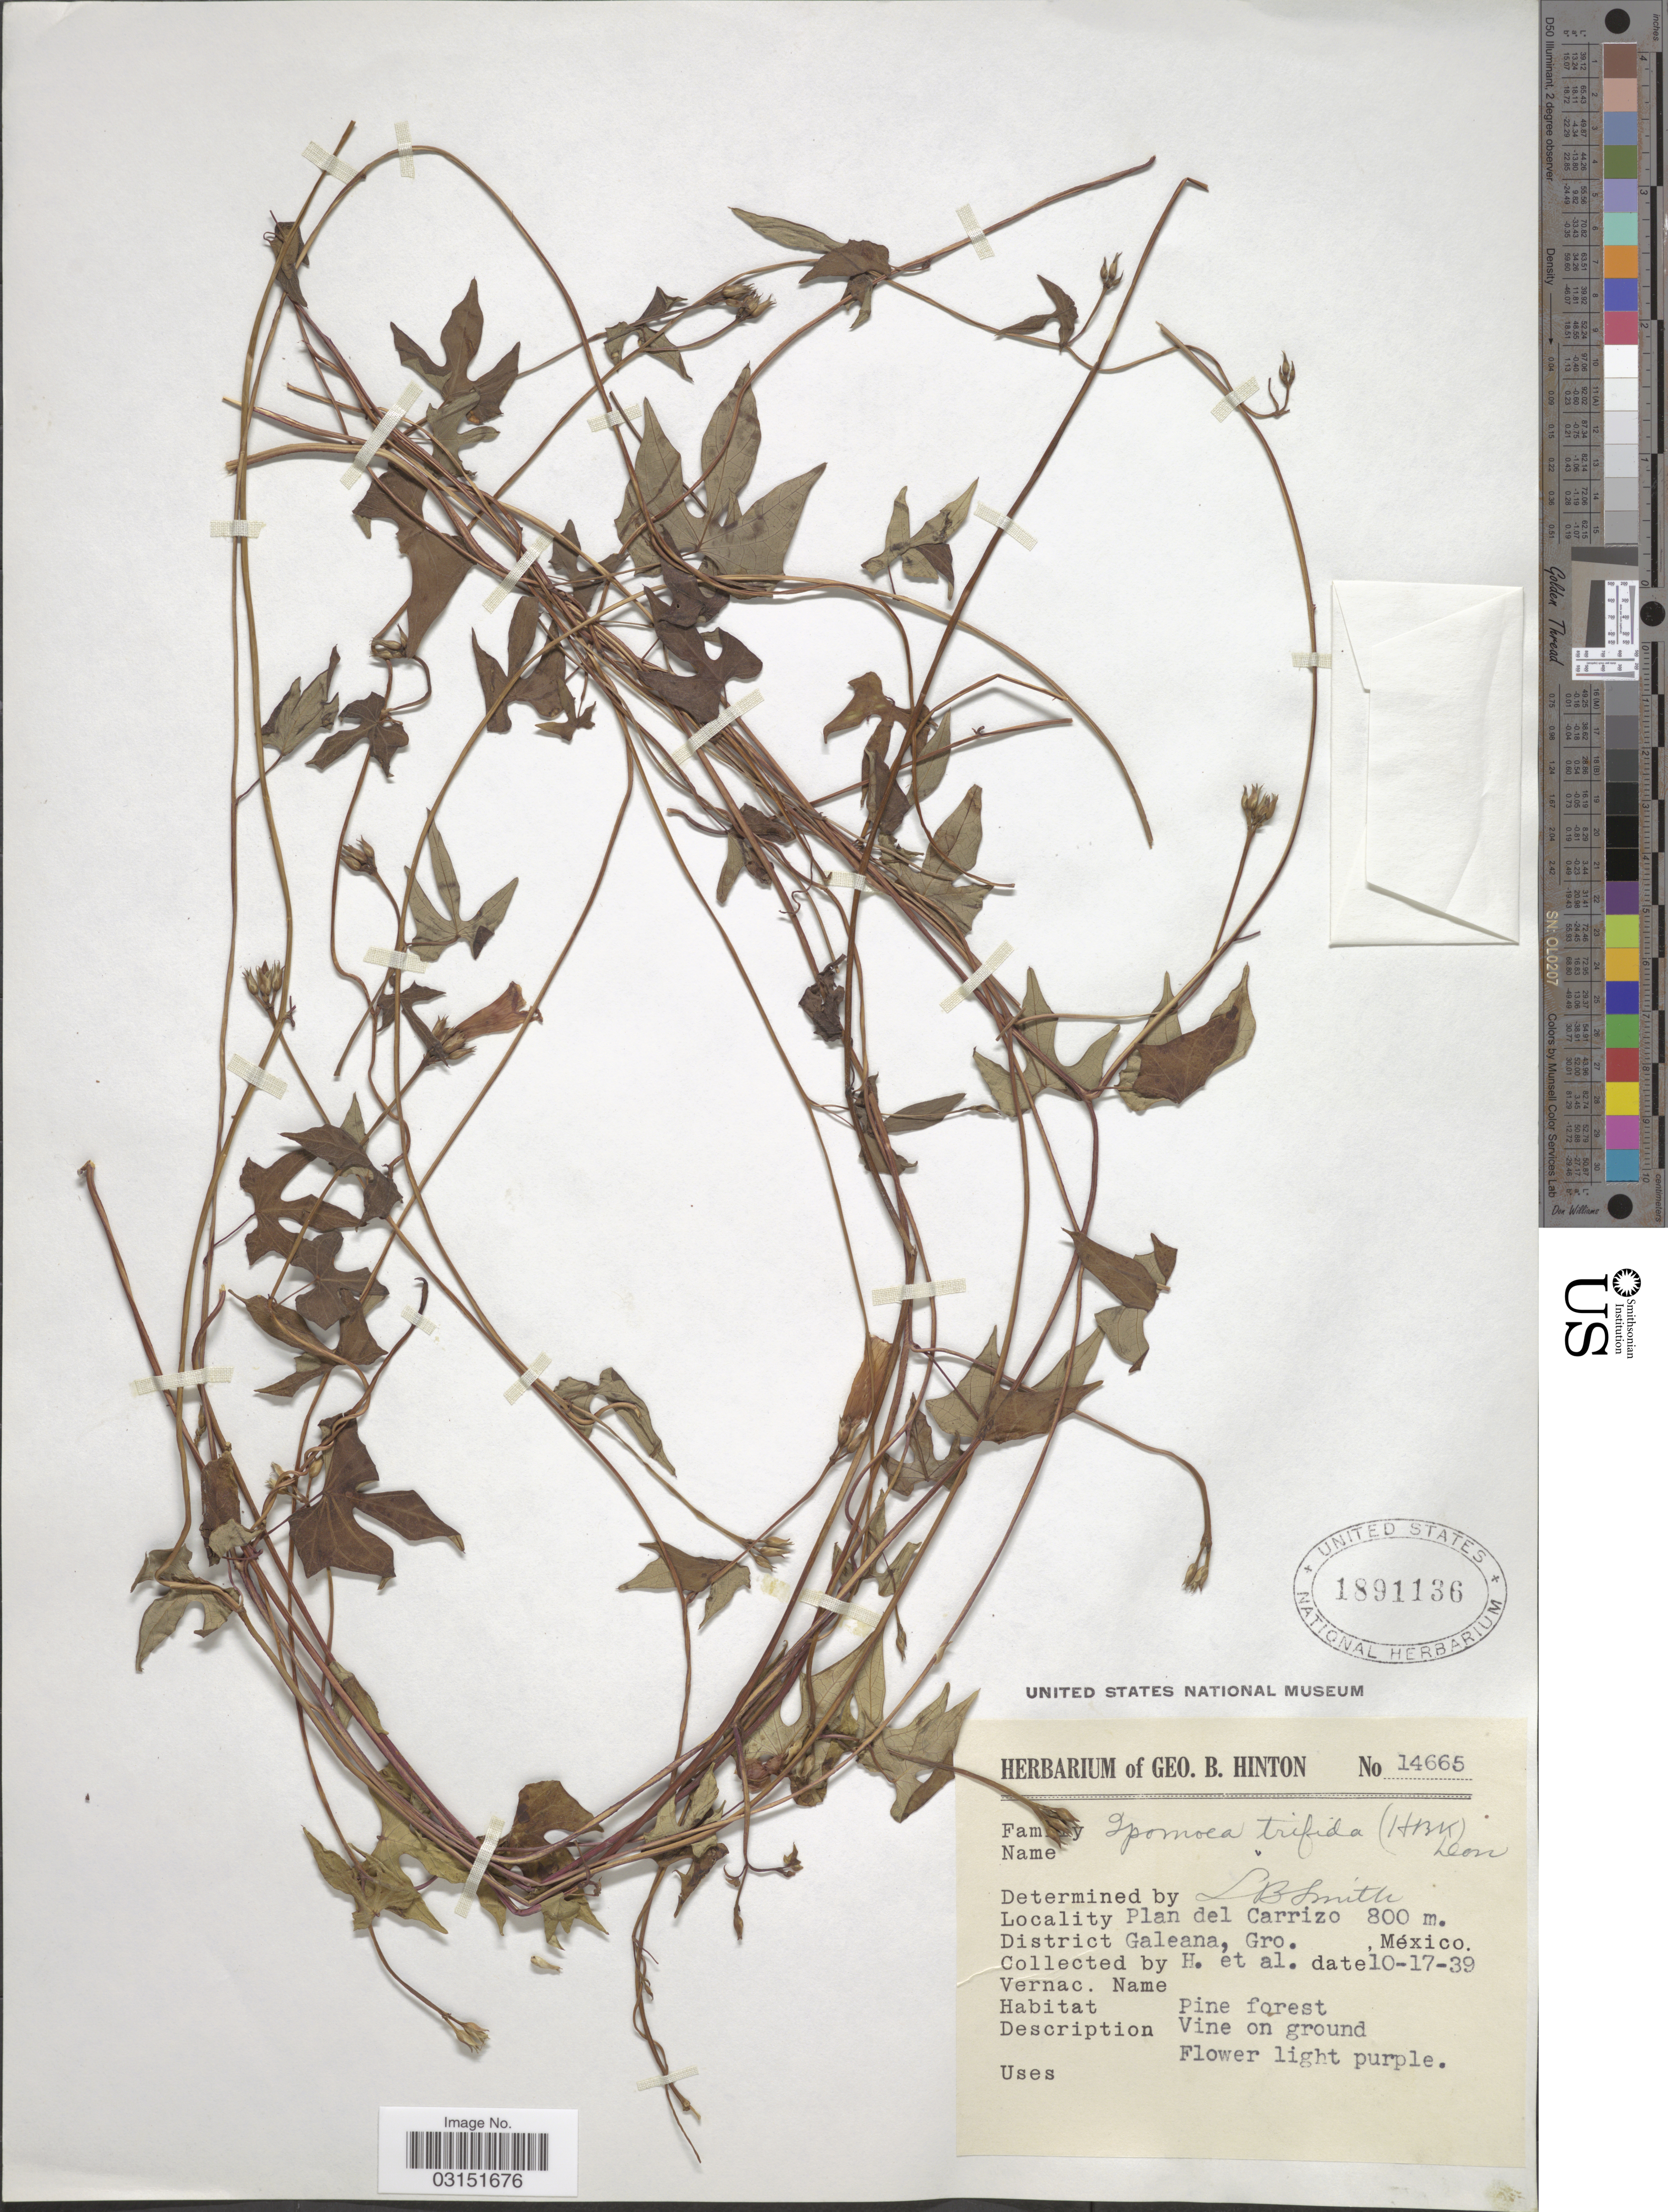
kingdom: Plantae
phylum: Tracheophyta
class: Magnoliopsida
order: Solanales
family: Convolvulaceae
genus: Ipomoea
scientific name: Ipomoea trifida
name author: (Kunth) G. Don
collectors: G. B. Hinton & et al.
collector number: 14665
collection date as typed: Transcribed d/m/y: 17/10/39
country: Mexico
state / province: Guerrero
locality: Plan del Carrizo. District Galeana.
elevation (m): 800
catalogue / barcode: US 1891136